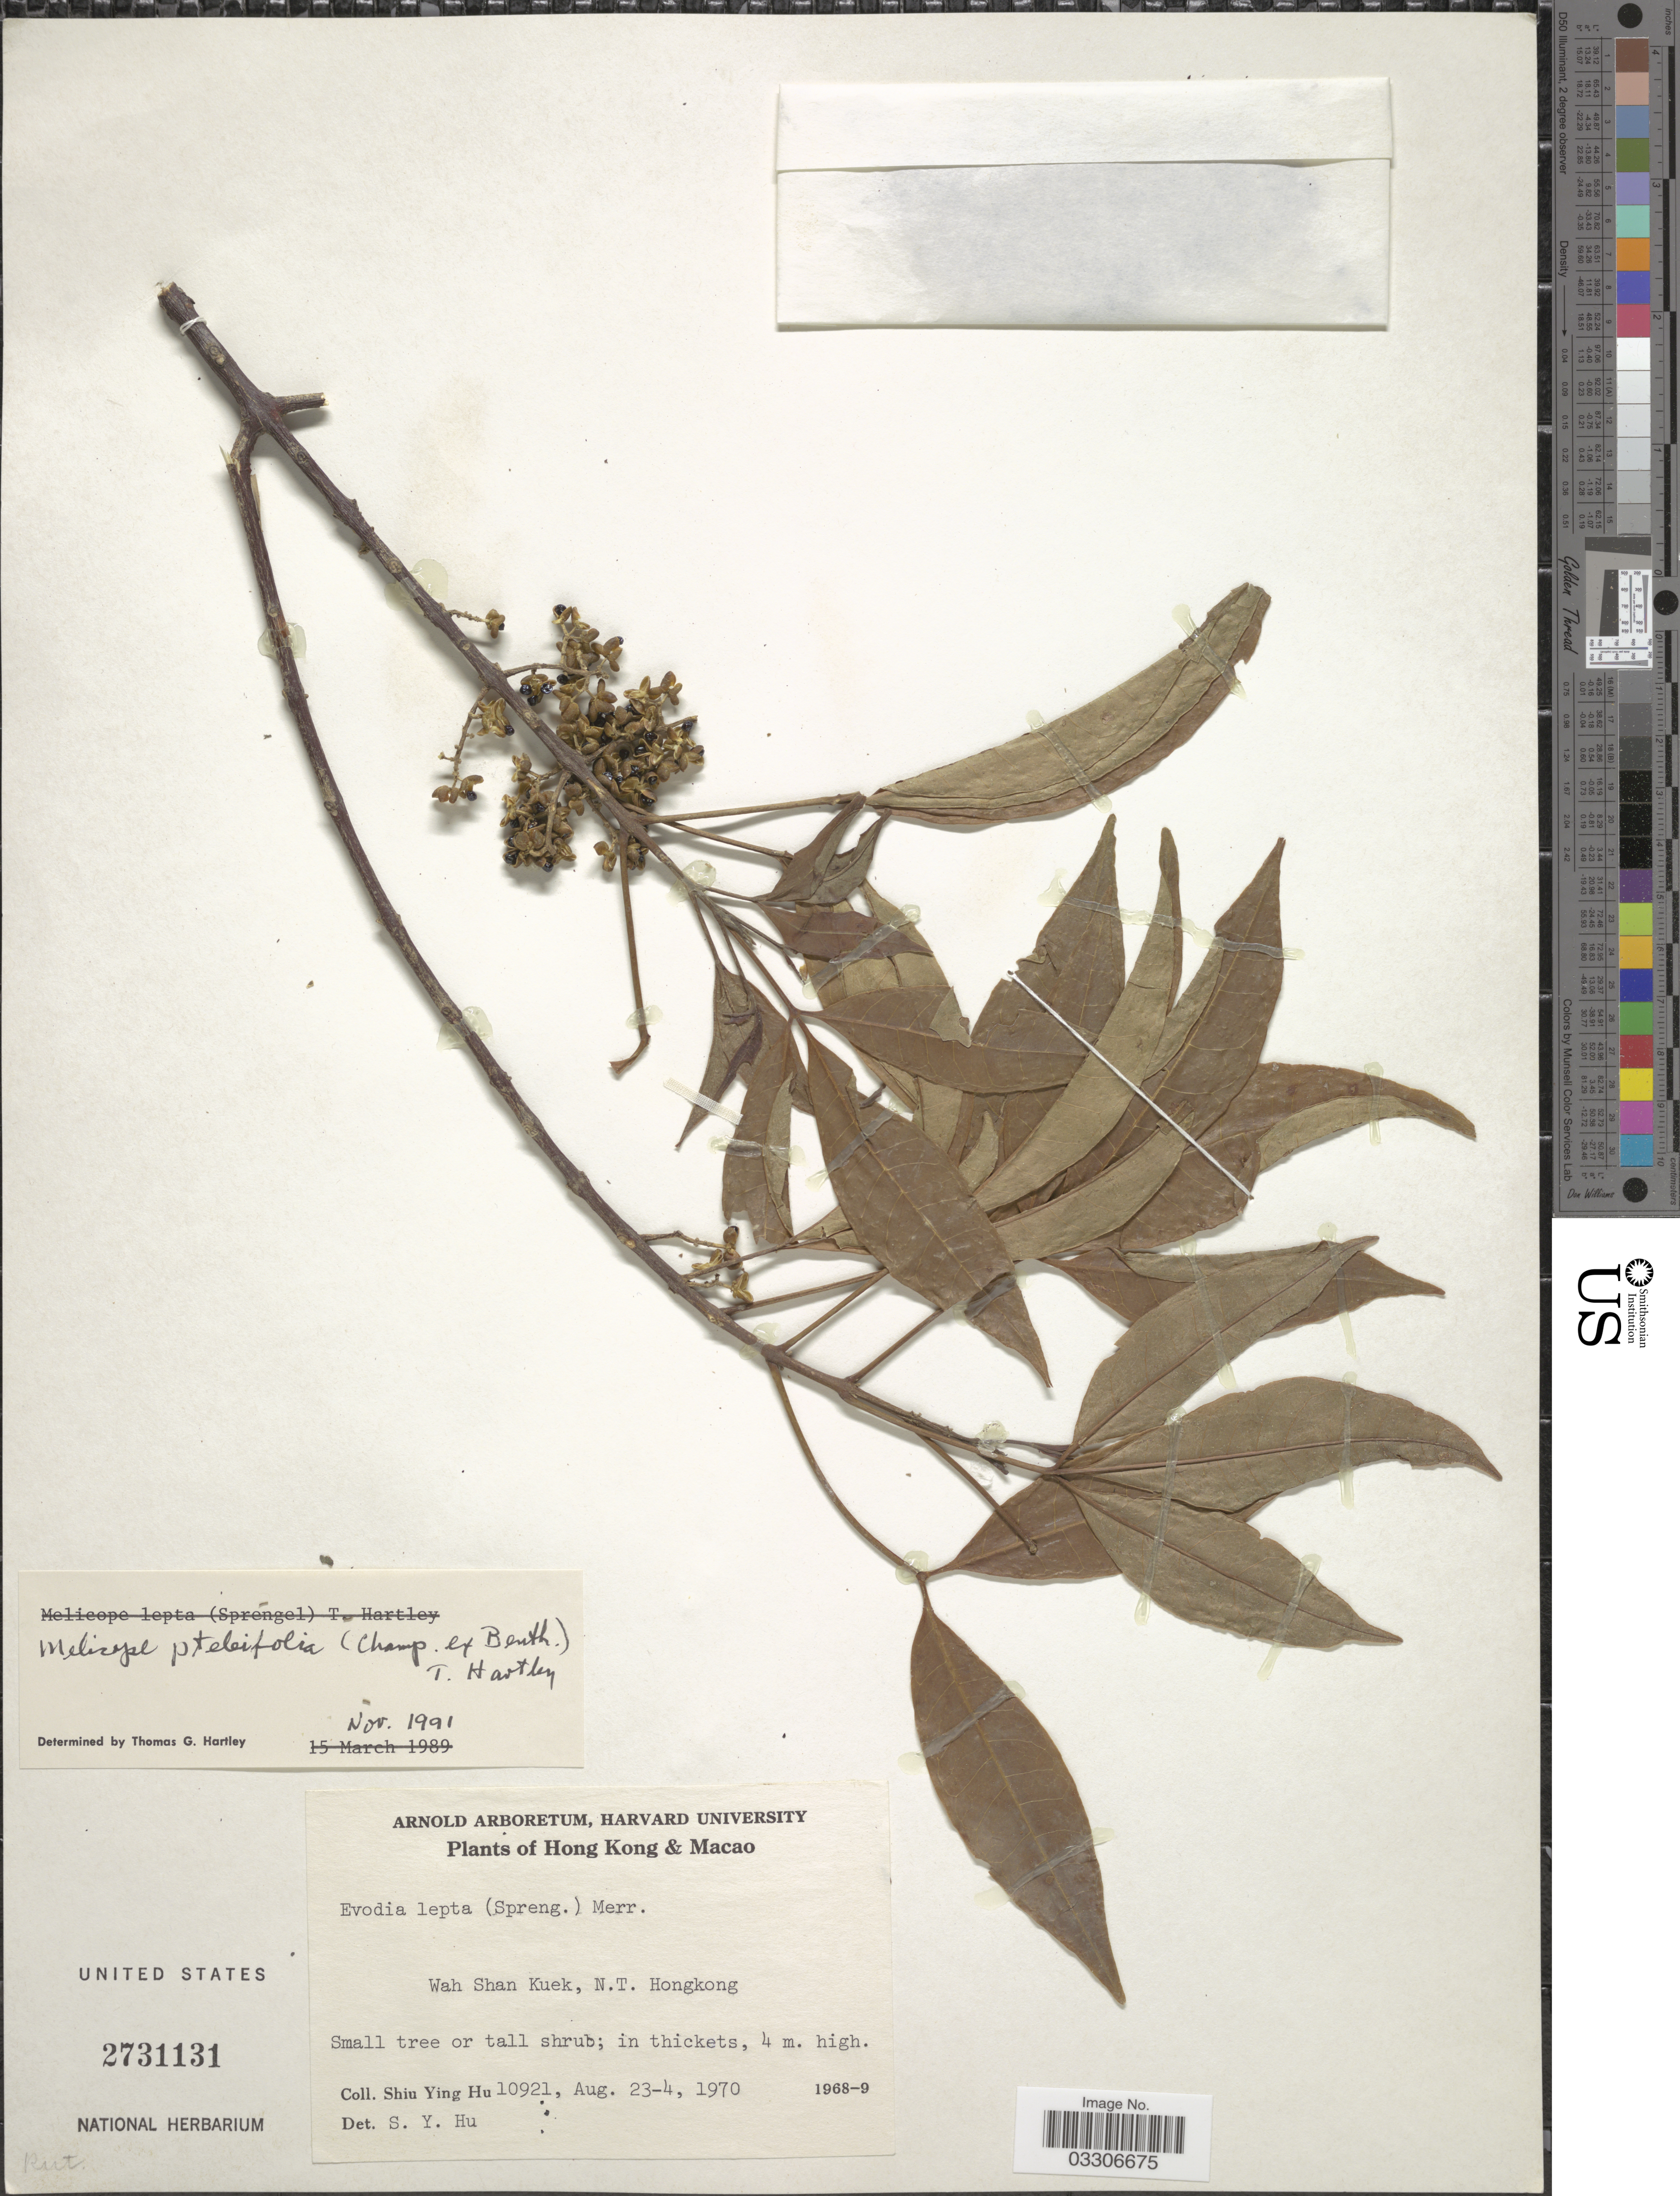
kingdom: Plantae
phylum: Tracheophyta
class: Magnoliopsida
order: Sapindales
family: Rutaceae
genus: Melicope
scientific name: Melicope pteleifolia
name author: (Champ. ex Benth.) T.G. Hartley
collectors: S. Y. Hu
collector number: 10921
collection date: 1970-08-04/1970-08-23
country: China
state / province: Hong Kong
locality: Wah Shan Kuek, N.T.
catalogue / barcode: US 2731131